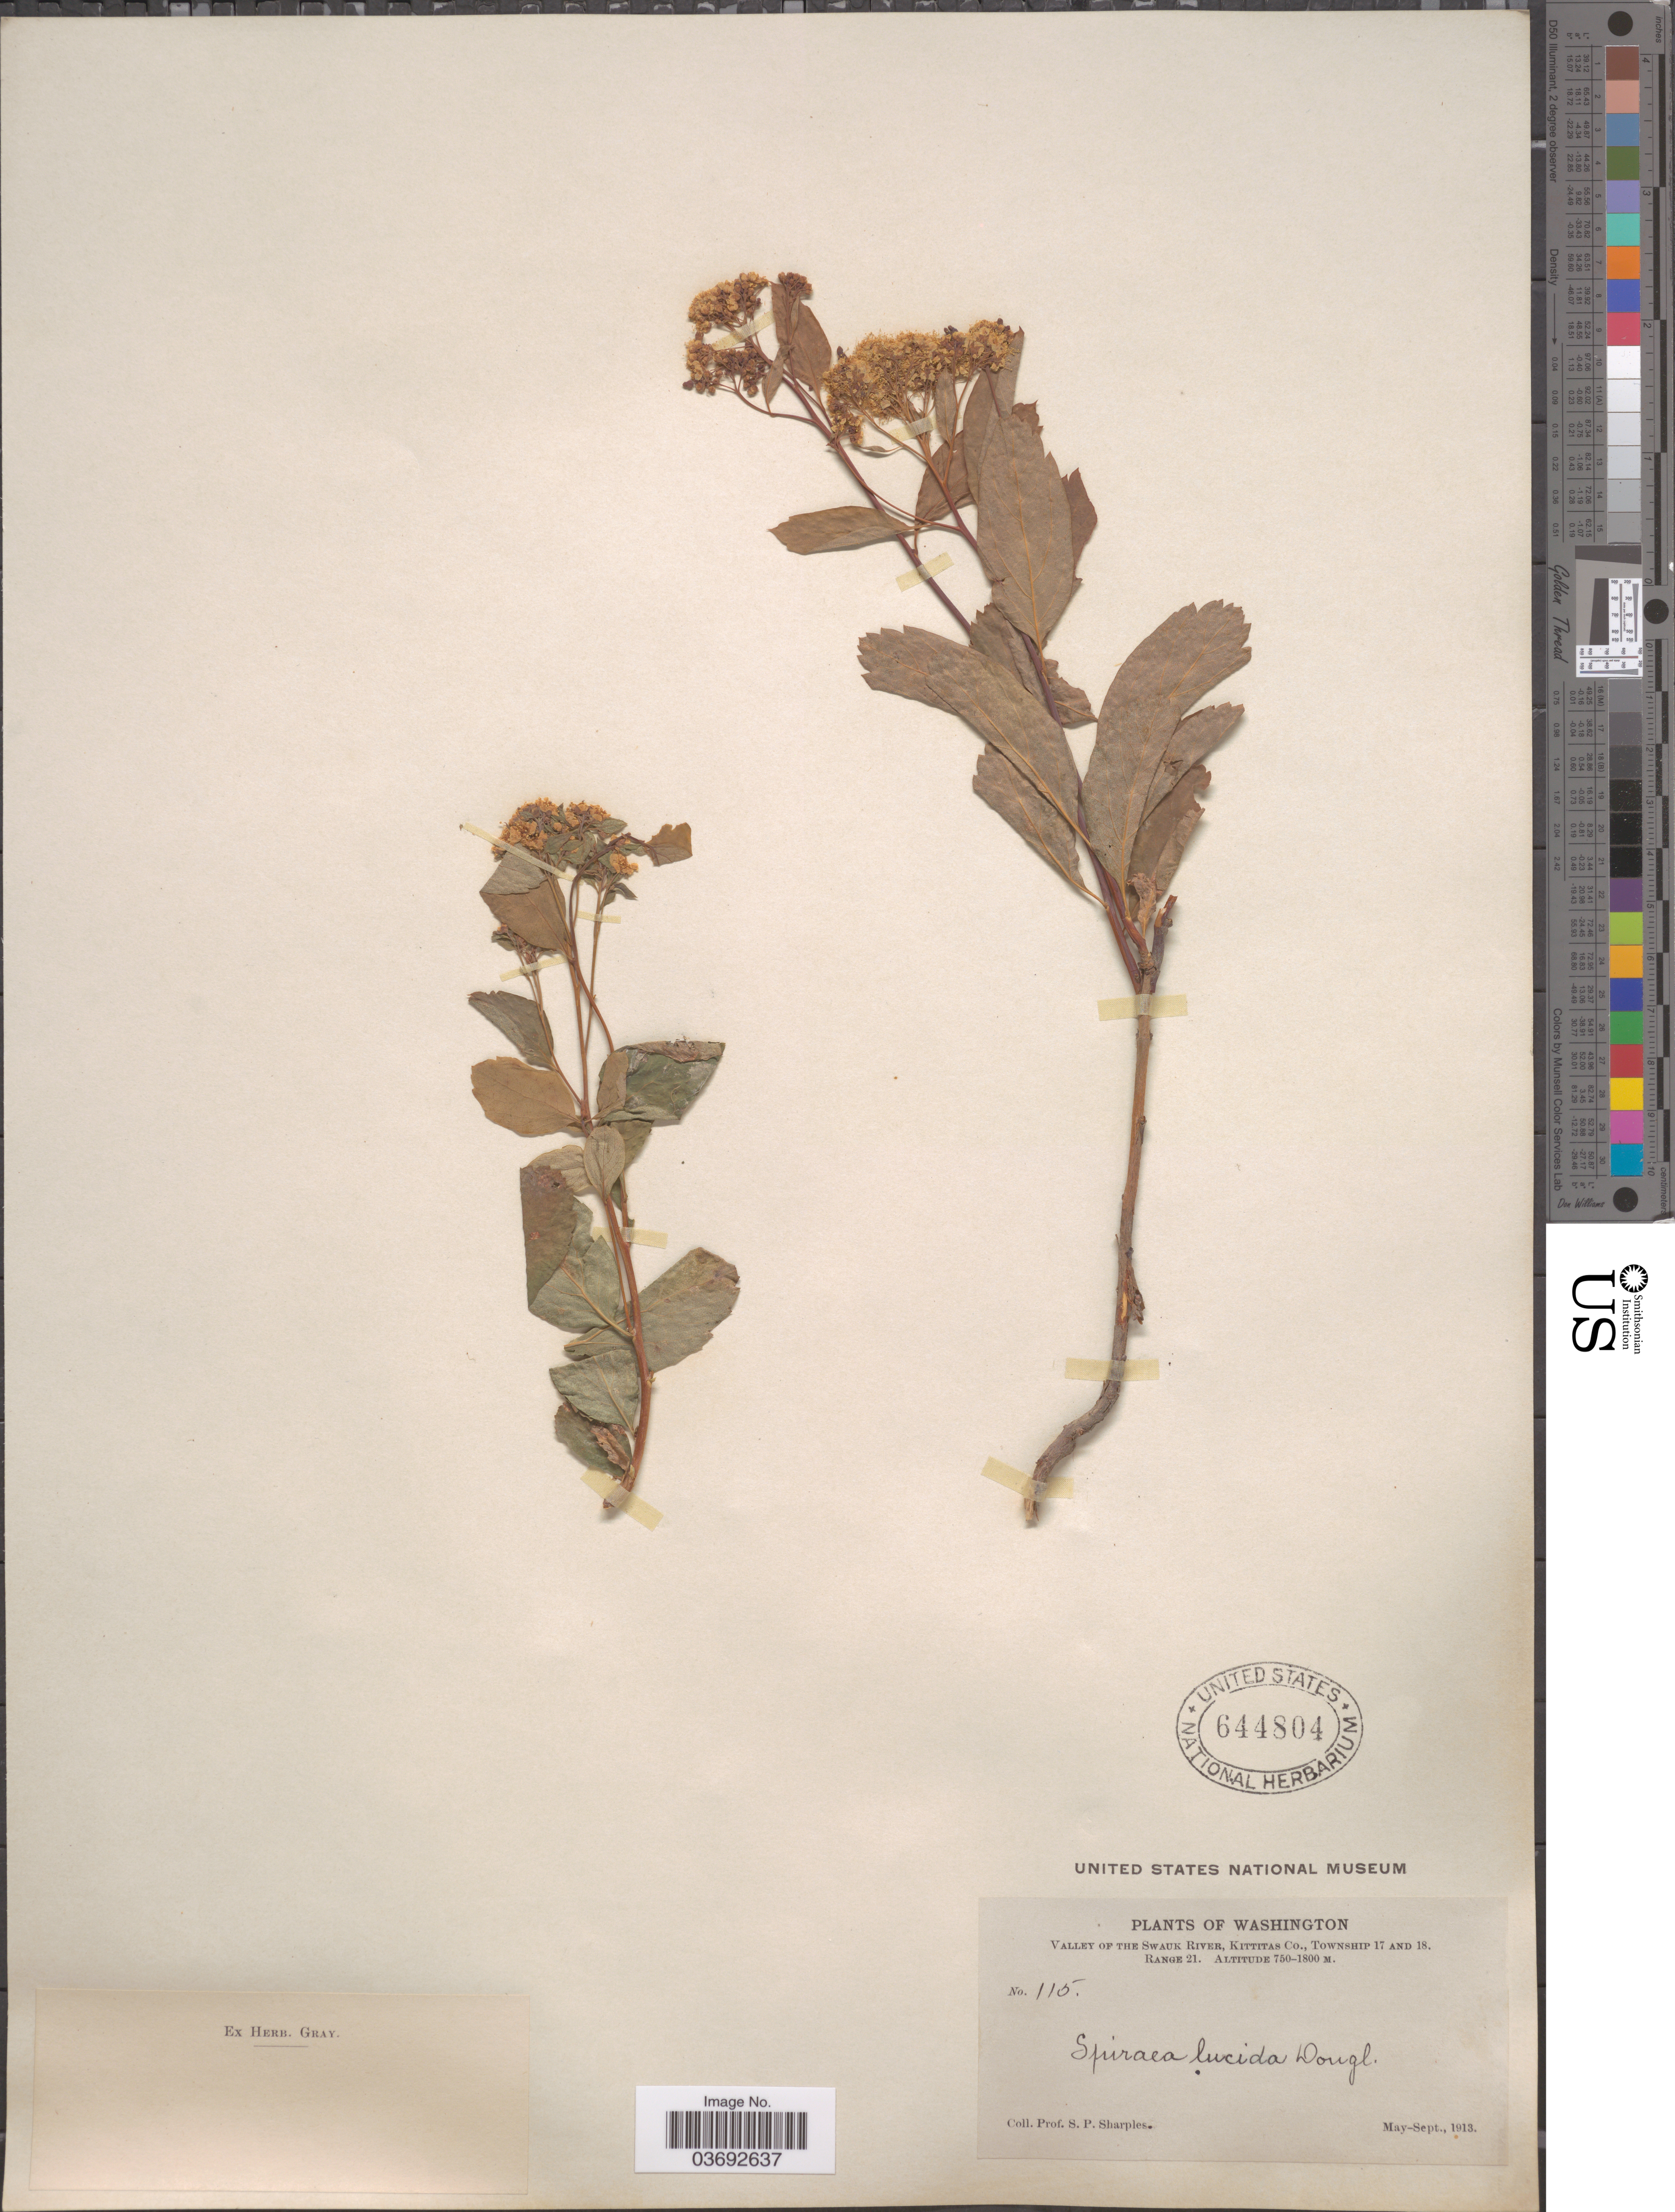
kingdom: Plantae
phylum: Tracheophyta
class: Magnoliopsida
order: Rosales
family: Rosaceae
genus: Spiraea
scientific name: Spiraea lucida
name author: Douglas ex Greene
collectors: S. Sharples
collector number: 115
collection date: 1913-05/1913-09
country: United States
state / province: Washington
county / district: Kittitas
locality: Valley of the Swauk River, Kittitas Co., Township 17 and 18. Range 21.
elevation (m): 750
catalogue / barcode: US 644804